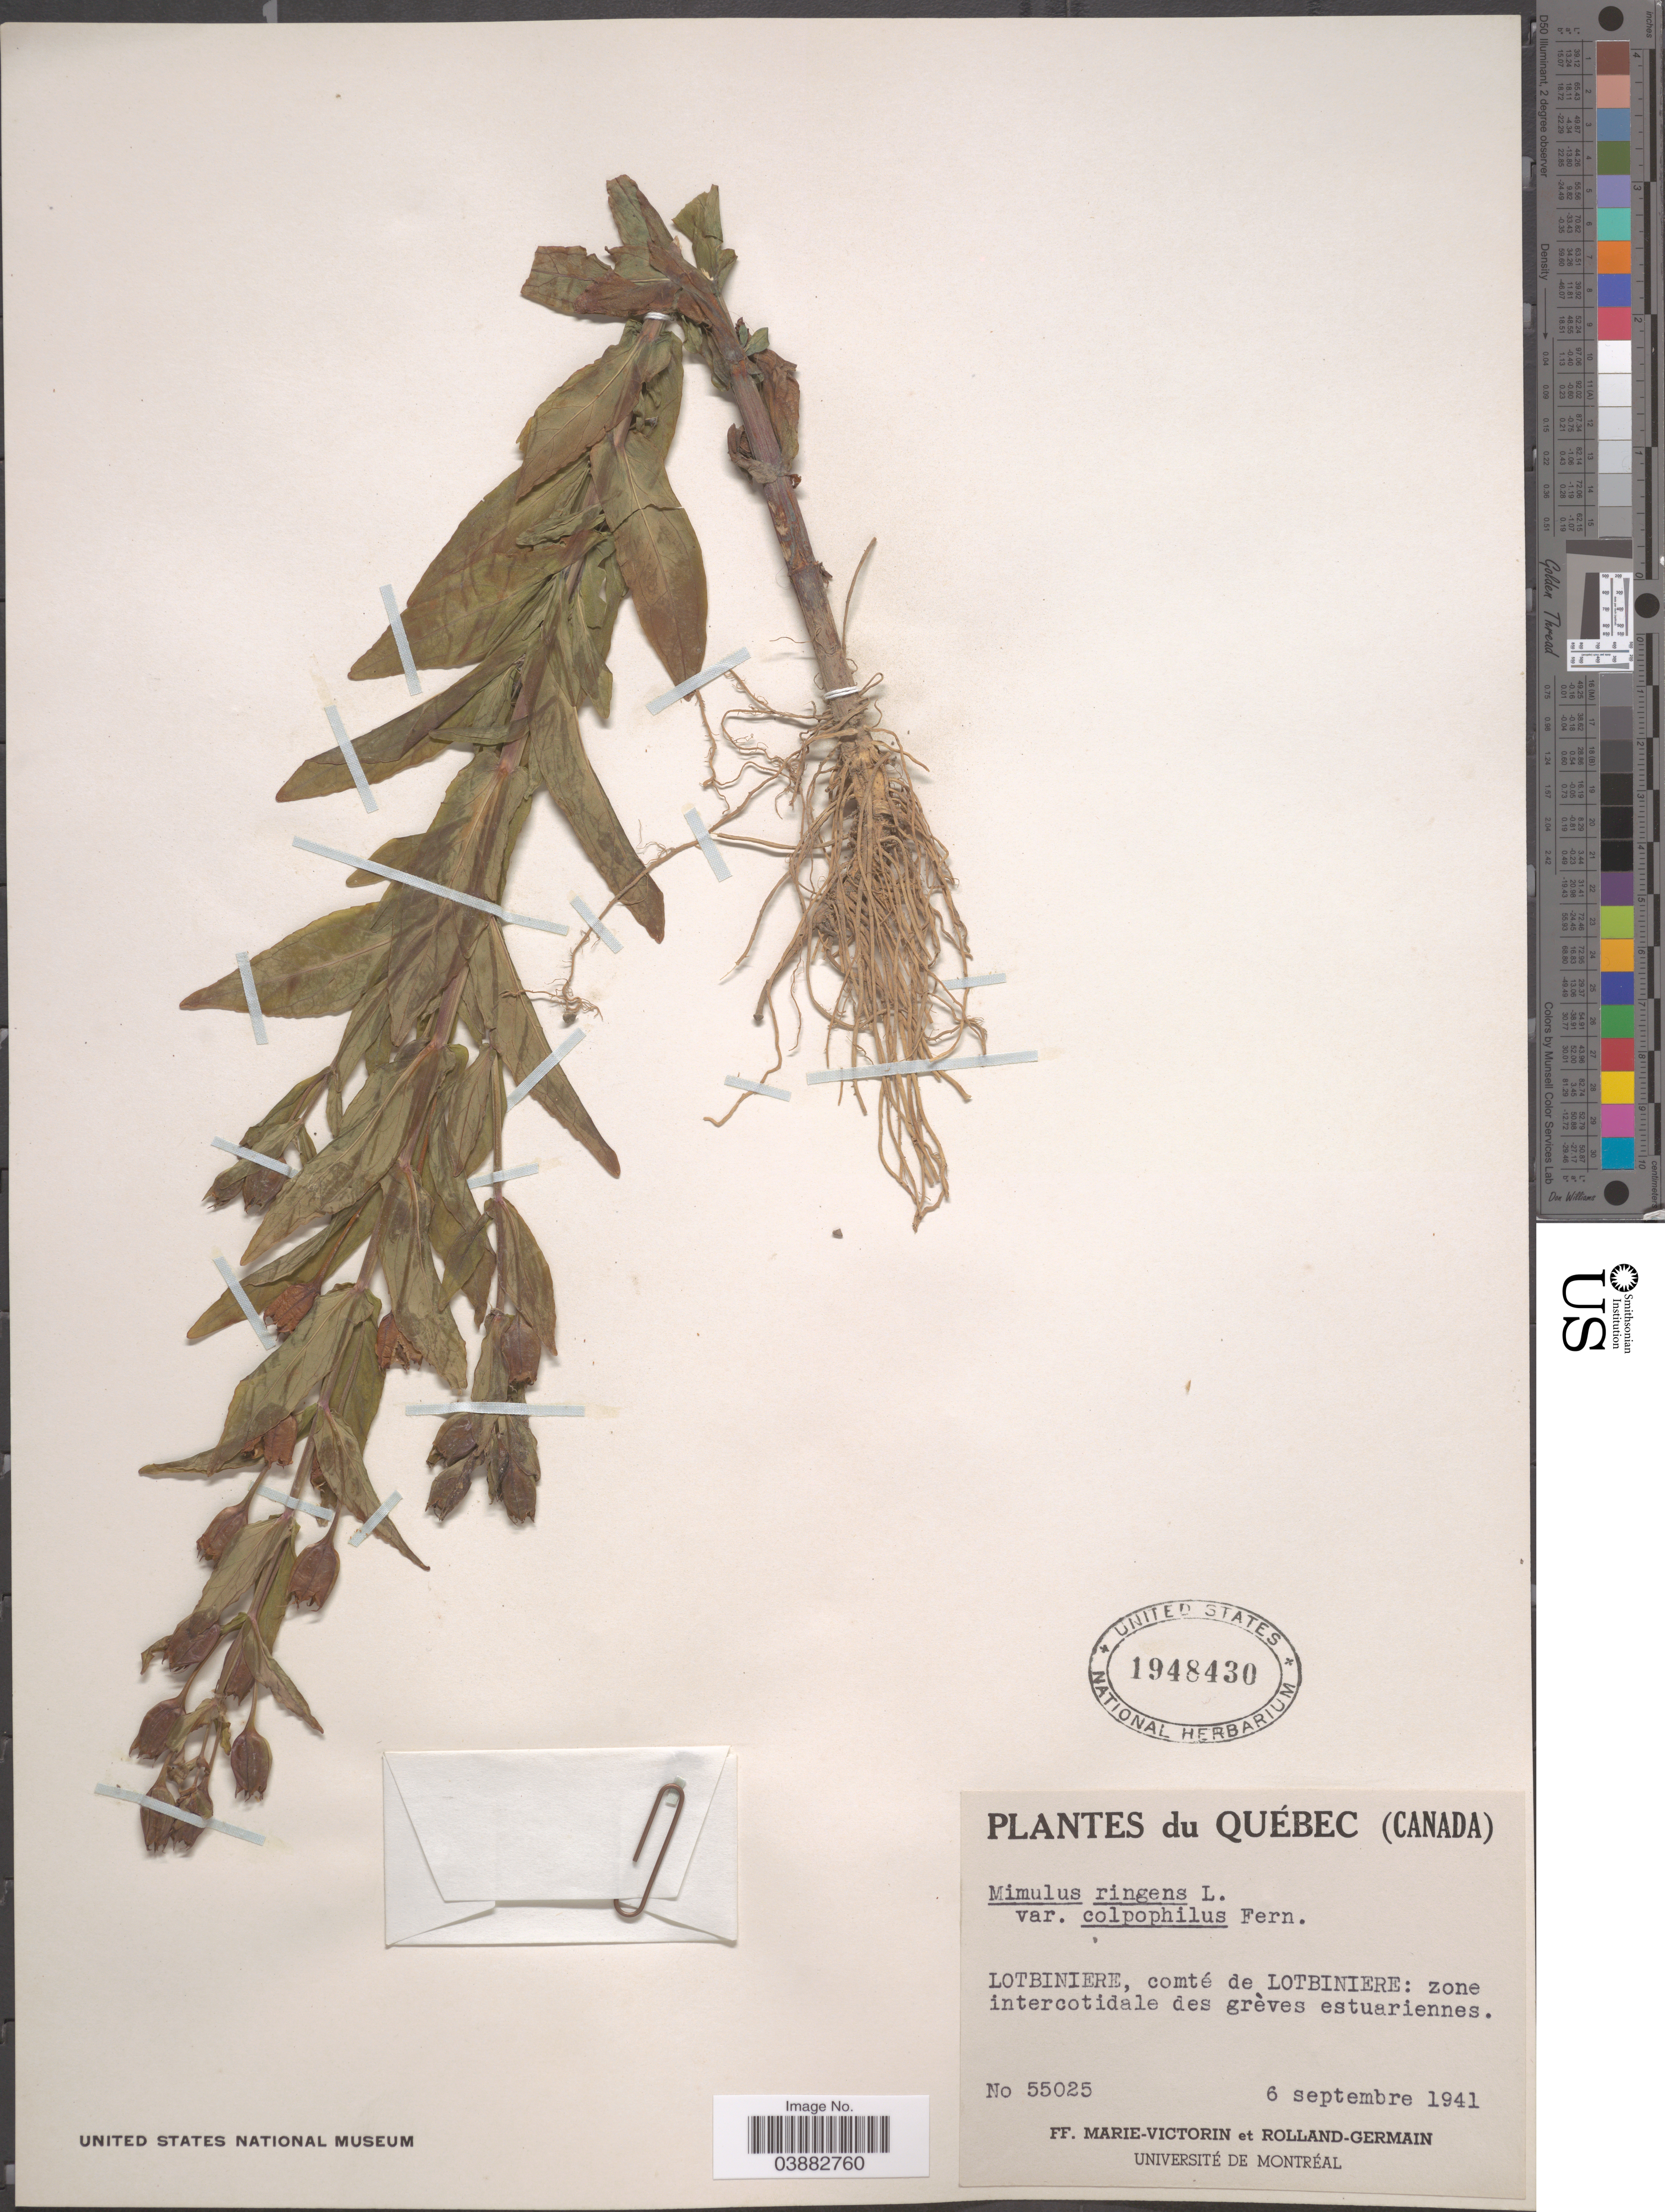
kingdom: Plantae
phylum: Tracheophyta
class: Magnoliopsida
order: Lamiales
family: Phrymaceae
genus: Mimulus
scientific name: Mimulus ringens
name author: L.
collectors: F. Marie-Victorin & Rolland-Germain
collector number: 55025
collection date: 1941-09-06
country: Canada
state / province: Quebec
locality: Lotbiniere, comté de Lotbiniere: zone intercotidale des grèves estuariennes.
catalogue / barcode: US 1948430